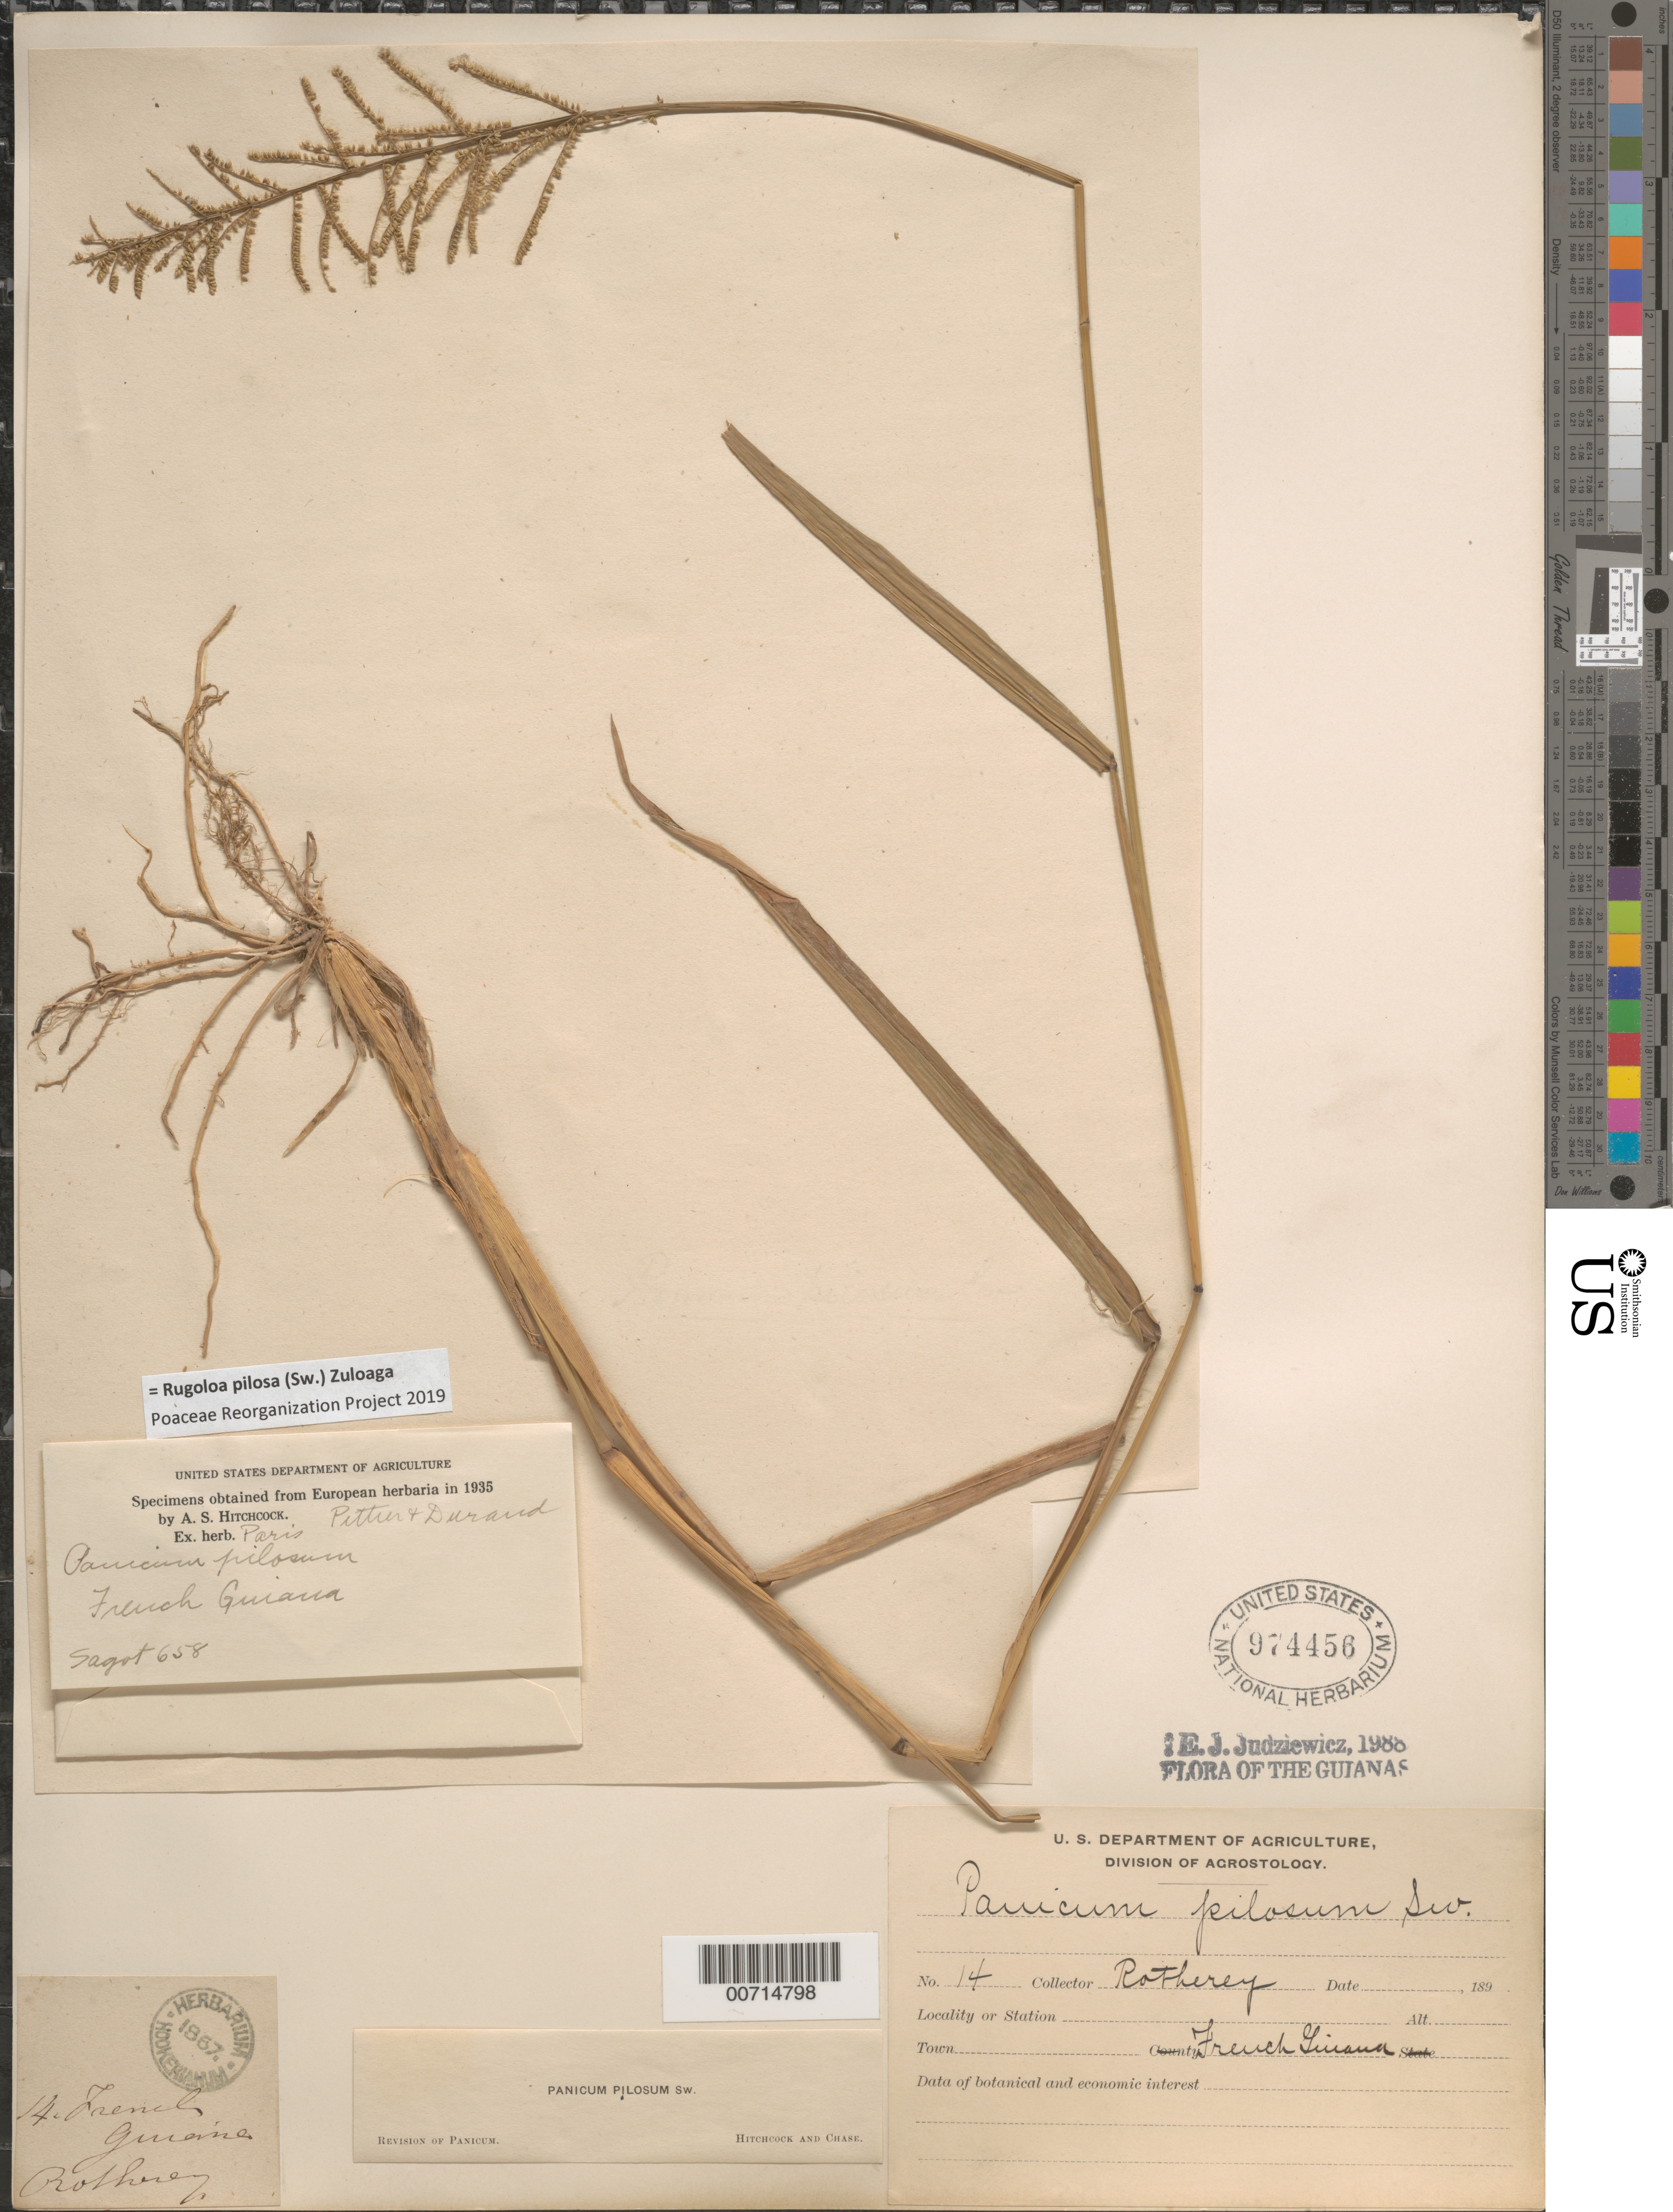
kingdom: Plantae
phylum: Tracheophyta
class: Liliopsida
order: Poales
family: Poaceae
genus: Panicum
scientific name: Panicum pilosum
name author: Sw.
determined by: Hitchcock, A. S.; Chase, [M.] A.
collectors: H. Rothery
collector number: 14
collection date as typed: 189?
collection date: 1890/1899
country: French Guiana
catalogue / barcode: US 974456